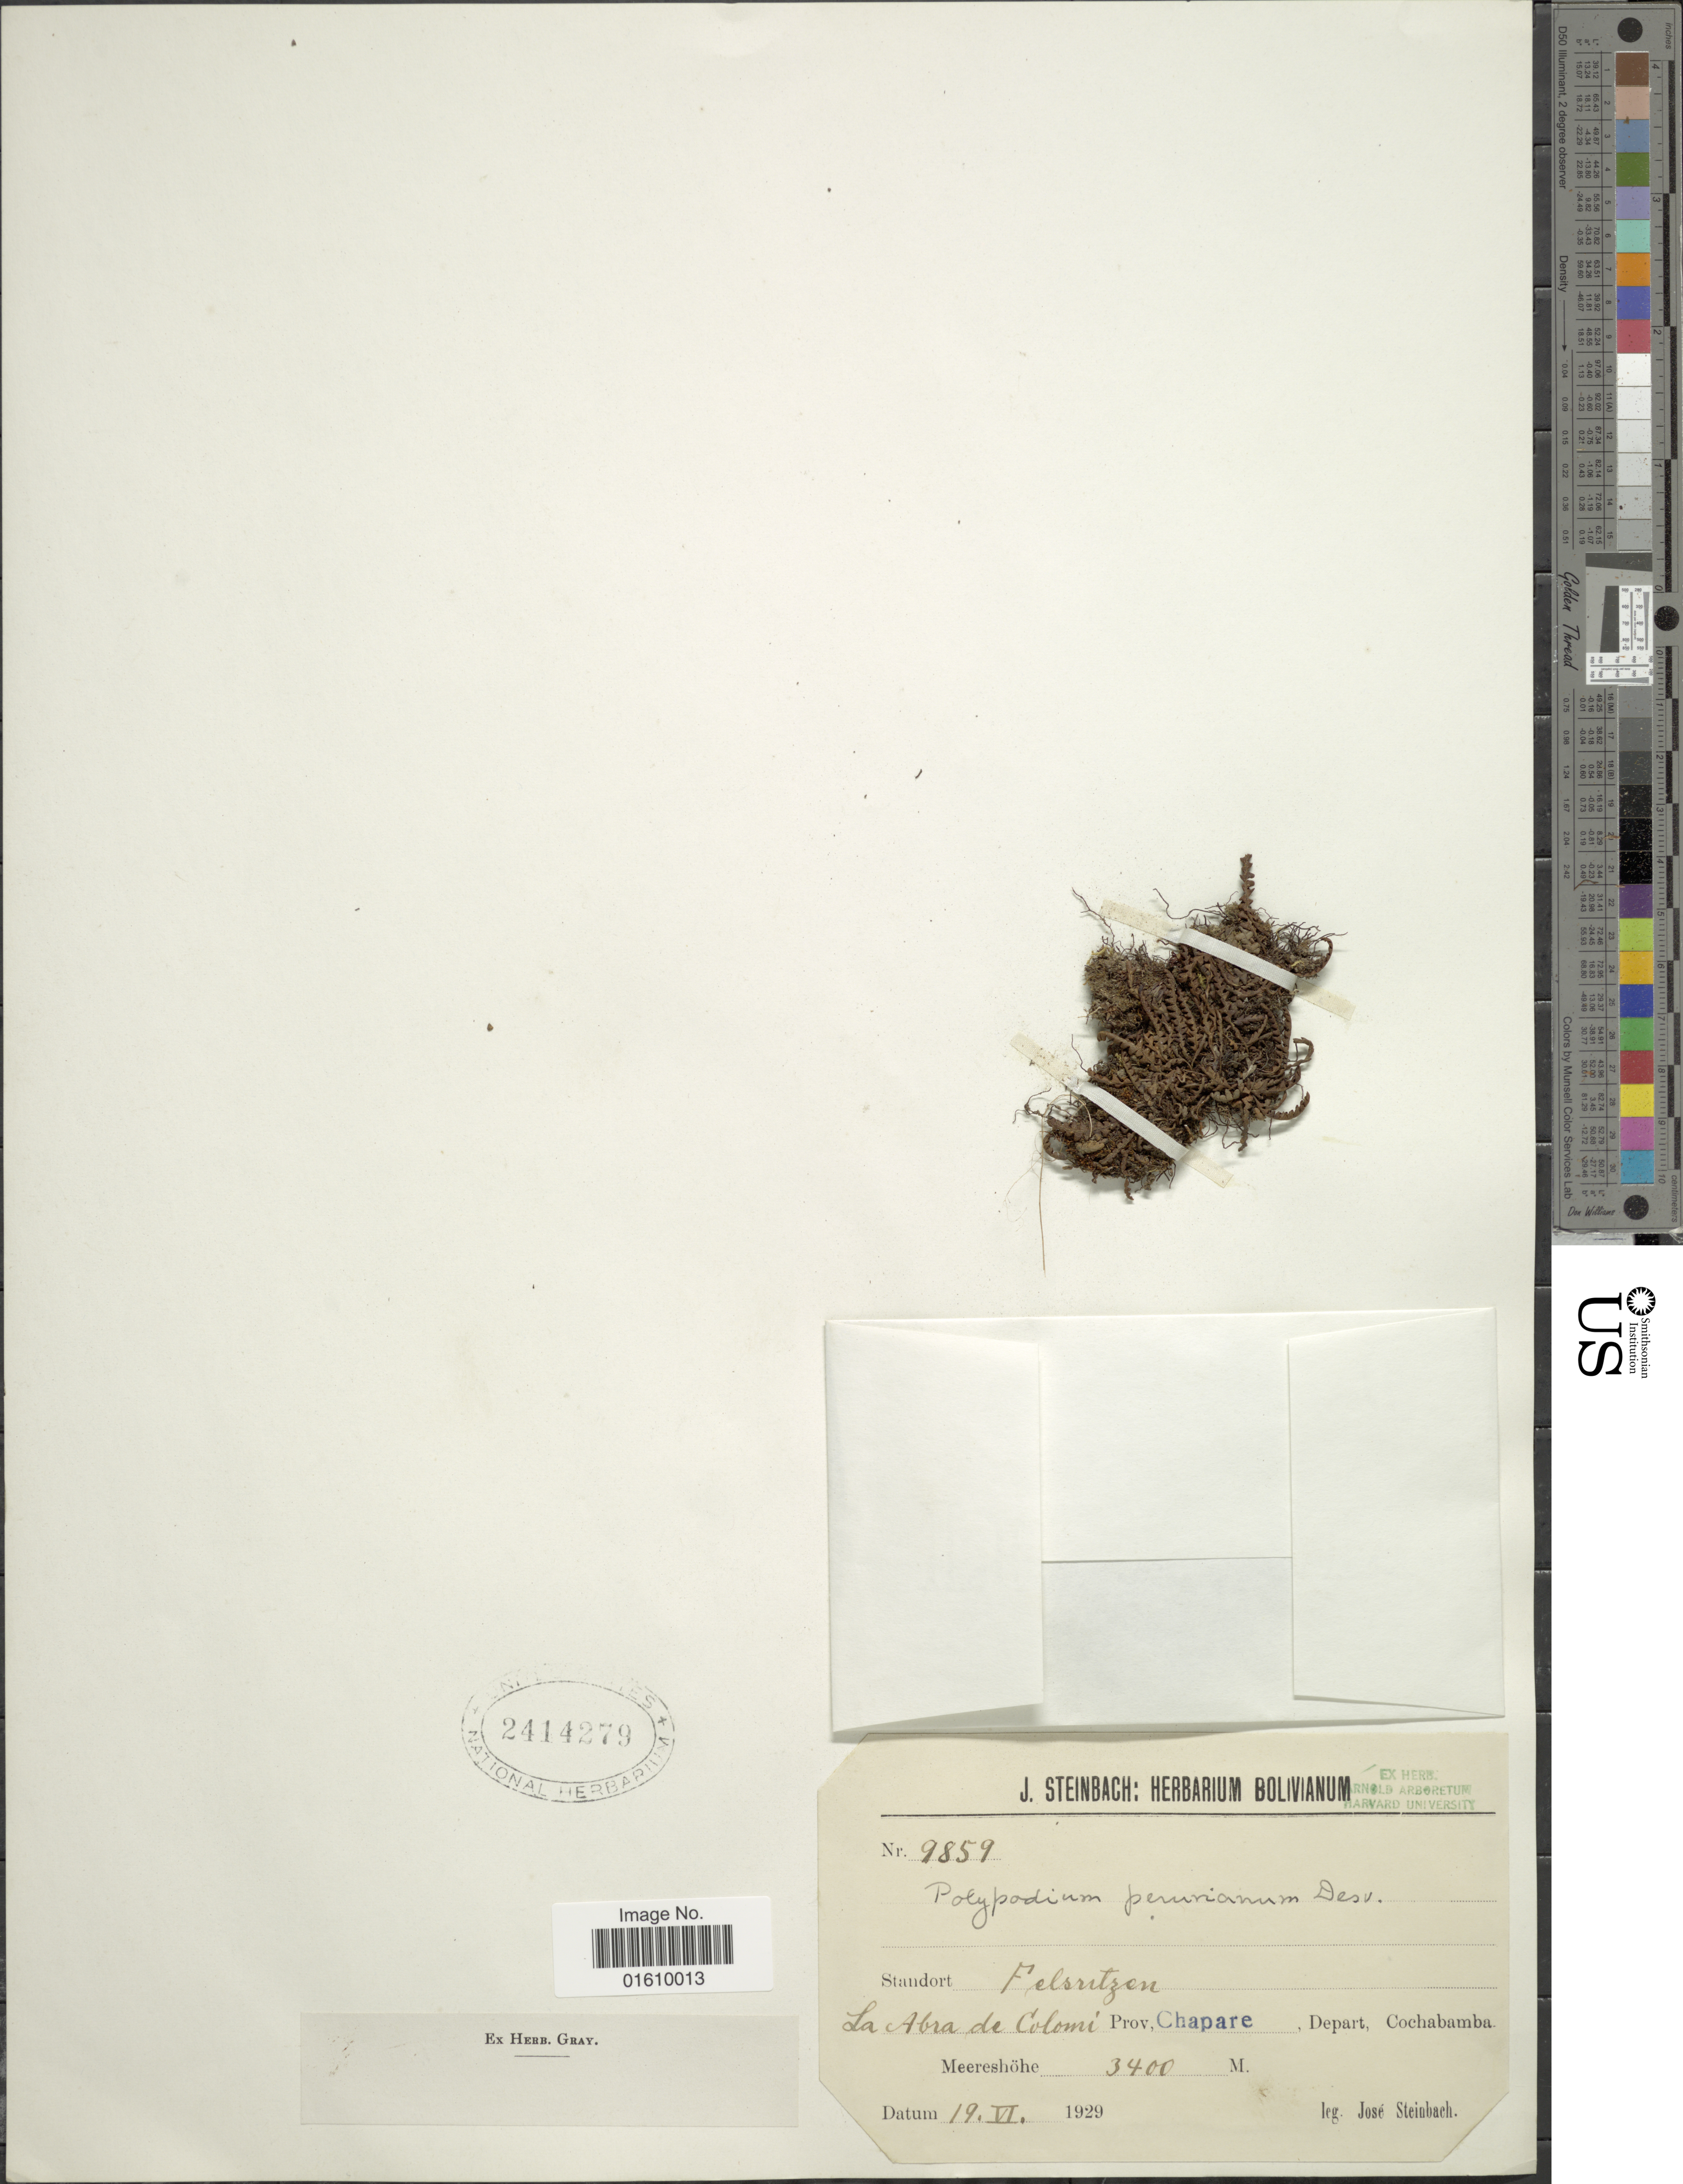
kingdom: Plantae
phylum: Tracheophyta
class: Polypodiopsida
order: Polypodiales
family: Polypodiaceae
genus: Melpomene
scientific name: Melpomene peruviana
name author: (Desv.) A.R. Sm. & R.C. Moran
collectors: J. Steinbach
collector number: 9859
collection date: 1929-06-19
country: Bolivia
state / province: Cochabamba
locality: Felsritzen, La Abra de Colomi, Prov.Chapare, Depart, Cochabamba.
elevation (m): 3400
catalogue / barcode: US 2414179